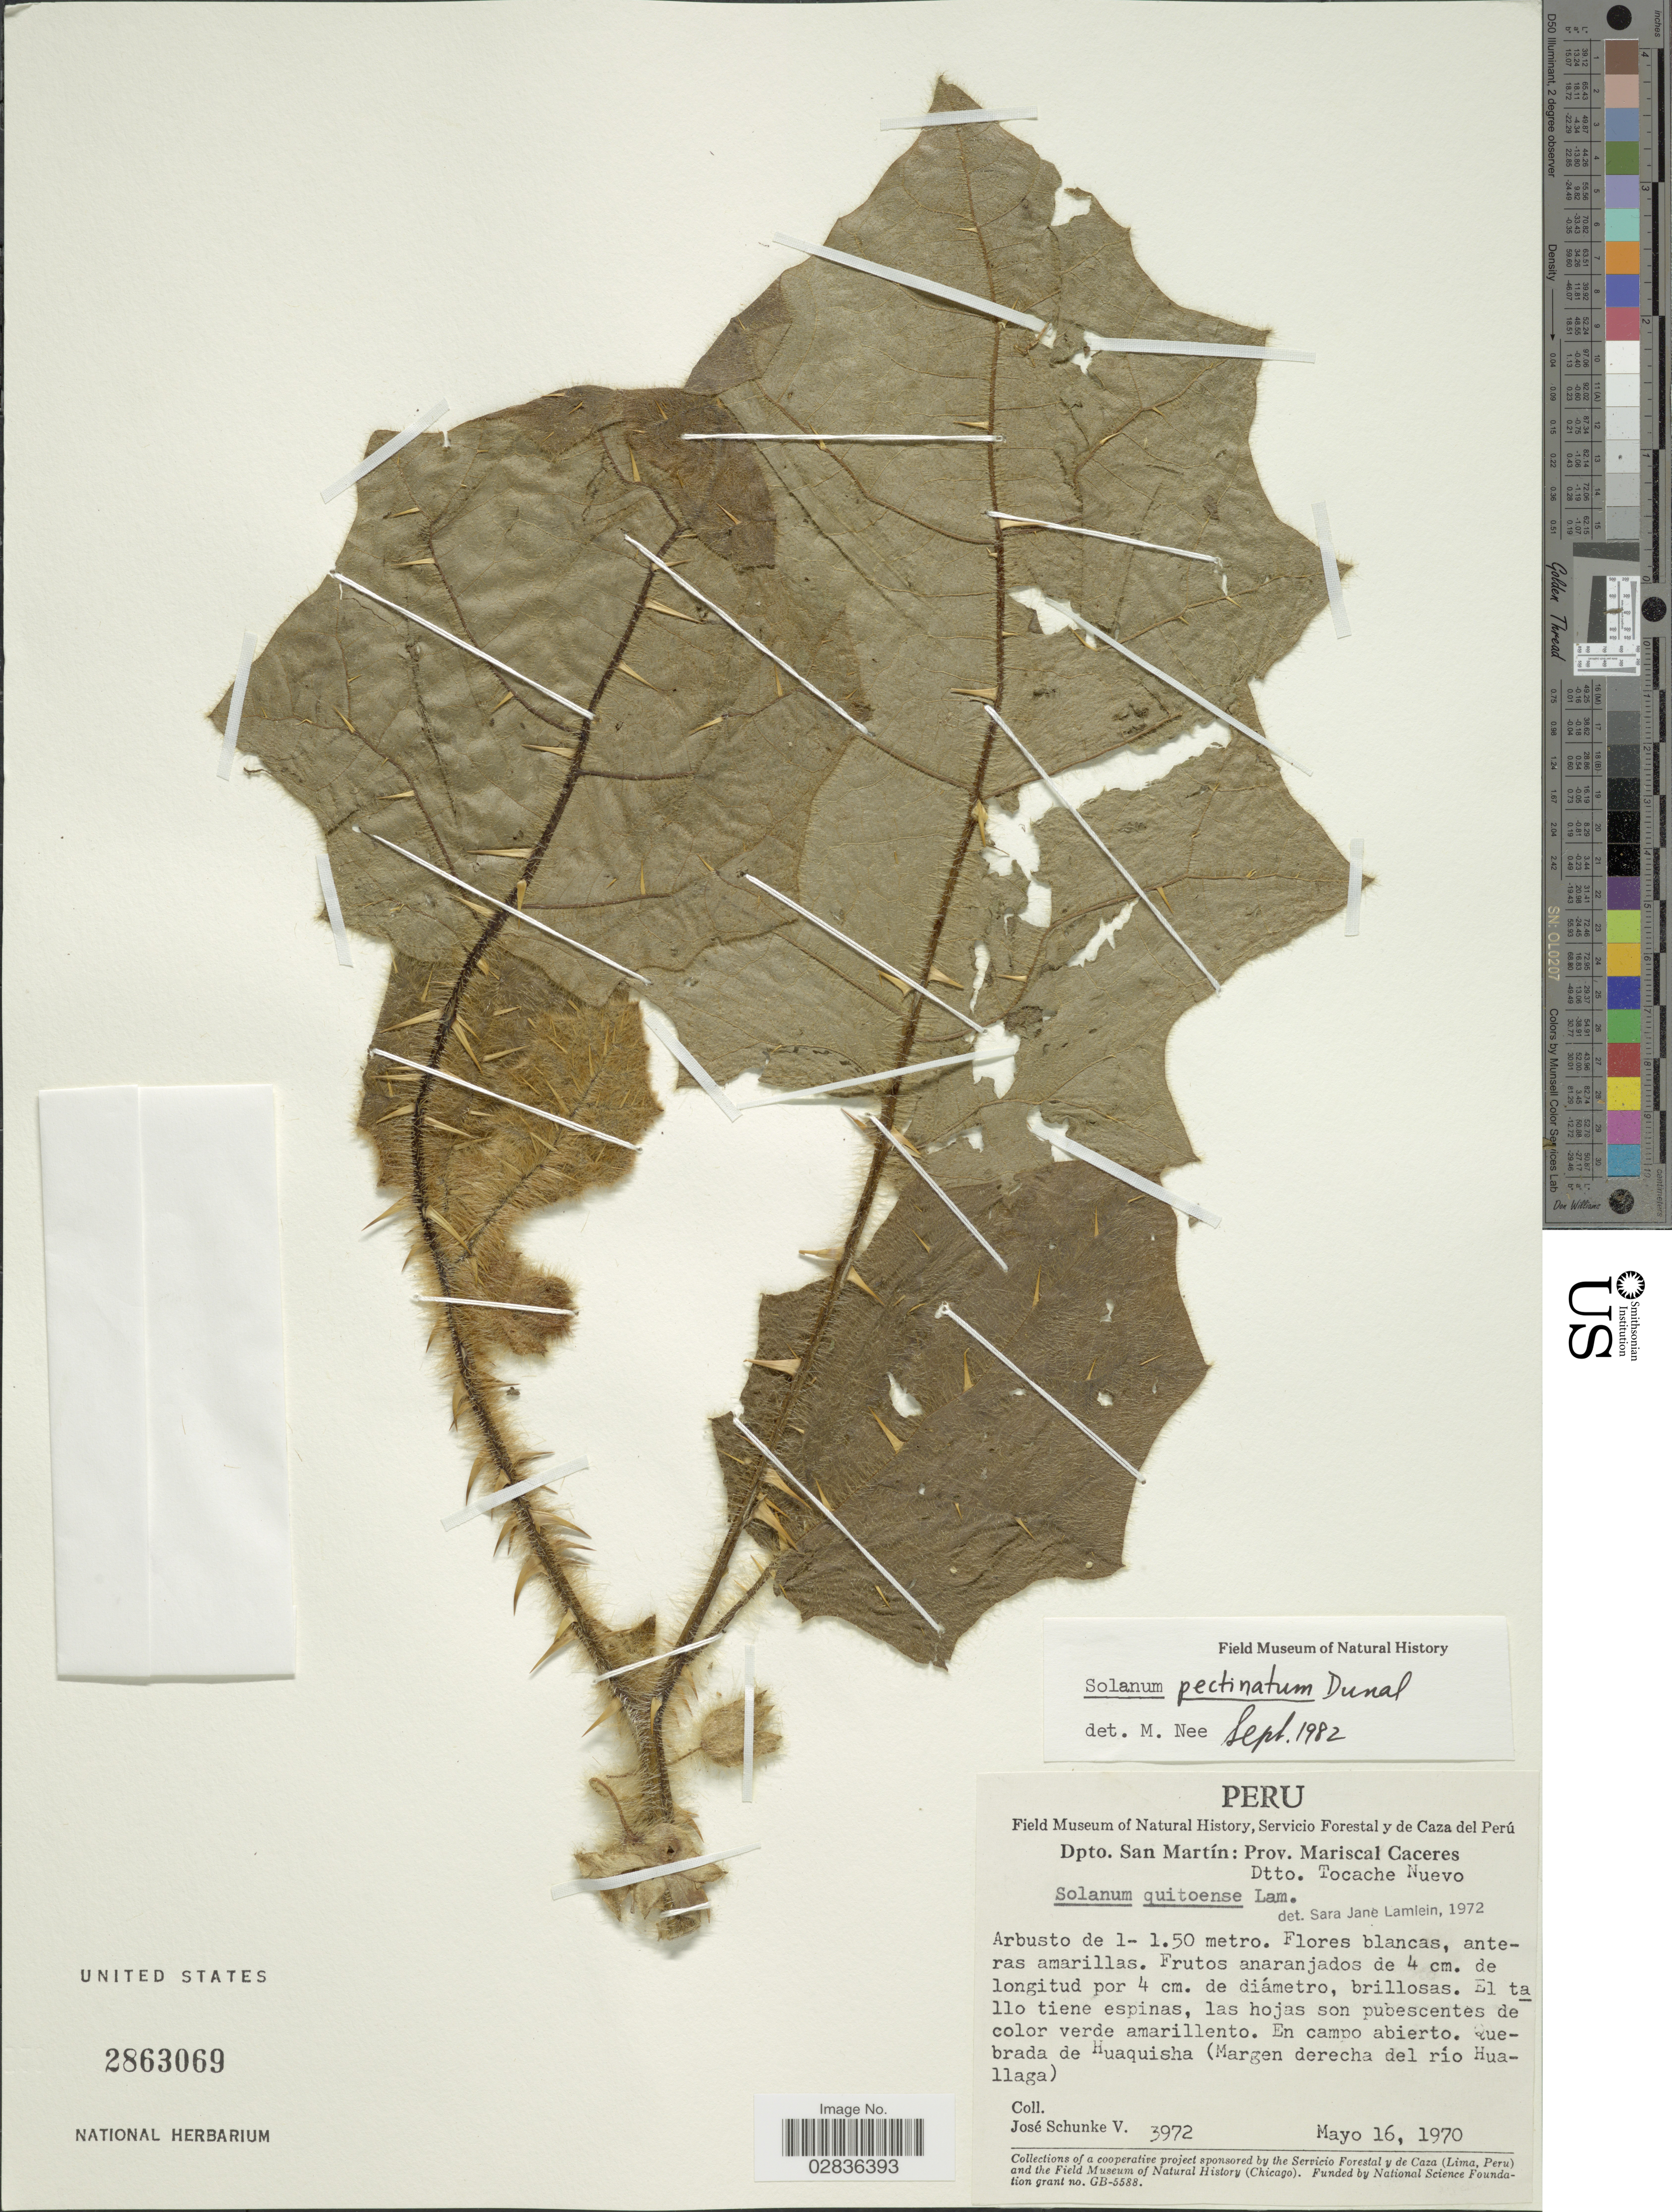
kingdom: Plantae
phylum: Tracheophyta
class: Magnoliopsida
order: Solanales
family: Solanaceae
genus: Solanum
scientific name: Solanum pectinatum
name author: Dunal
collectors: J. Schunke Vigo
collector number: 3972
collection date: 1970-05-16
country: Peru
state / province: San Martín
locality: Dpto. San Martín: Prov. Mariscal Caceres. Dtto. Tocache Nuevo. Quebrada de Huaquisha (Margen derecha del río Huallaga).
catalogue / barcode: US 2863069